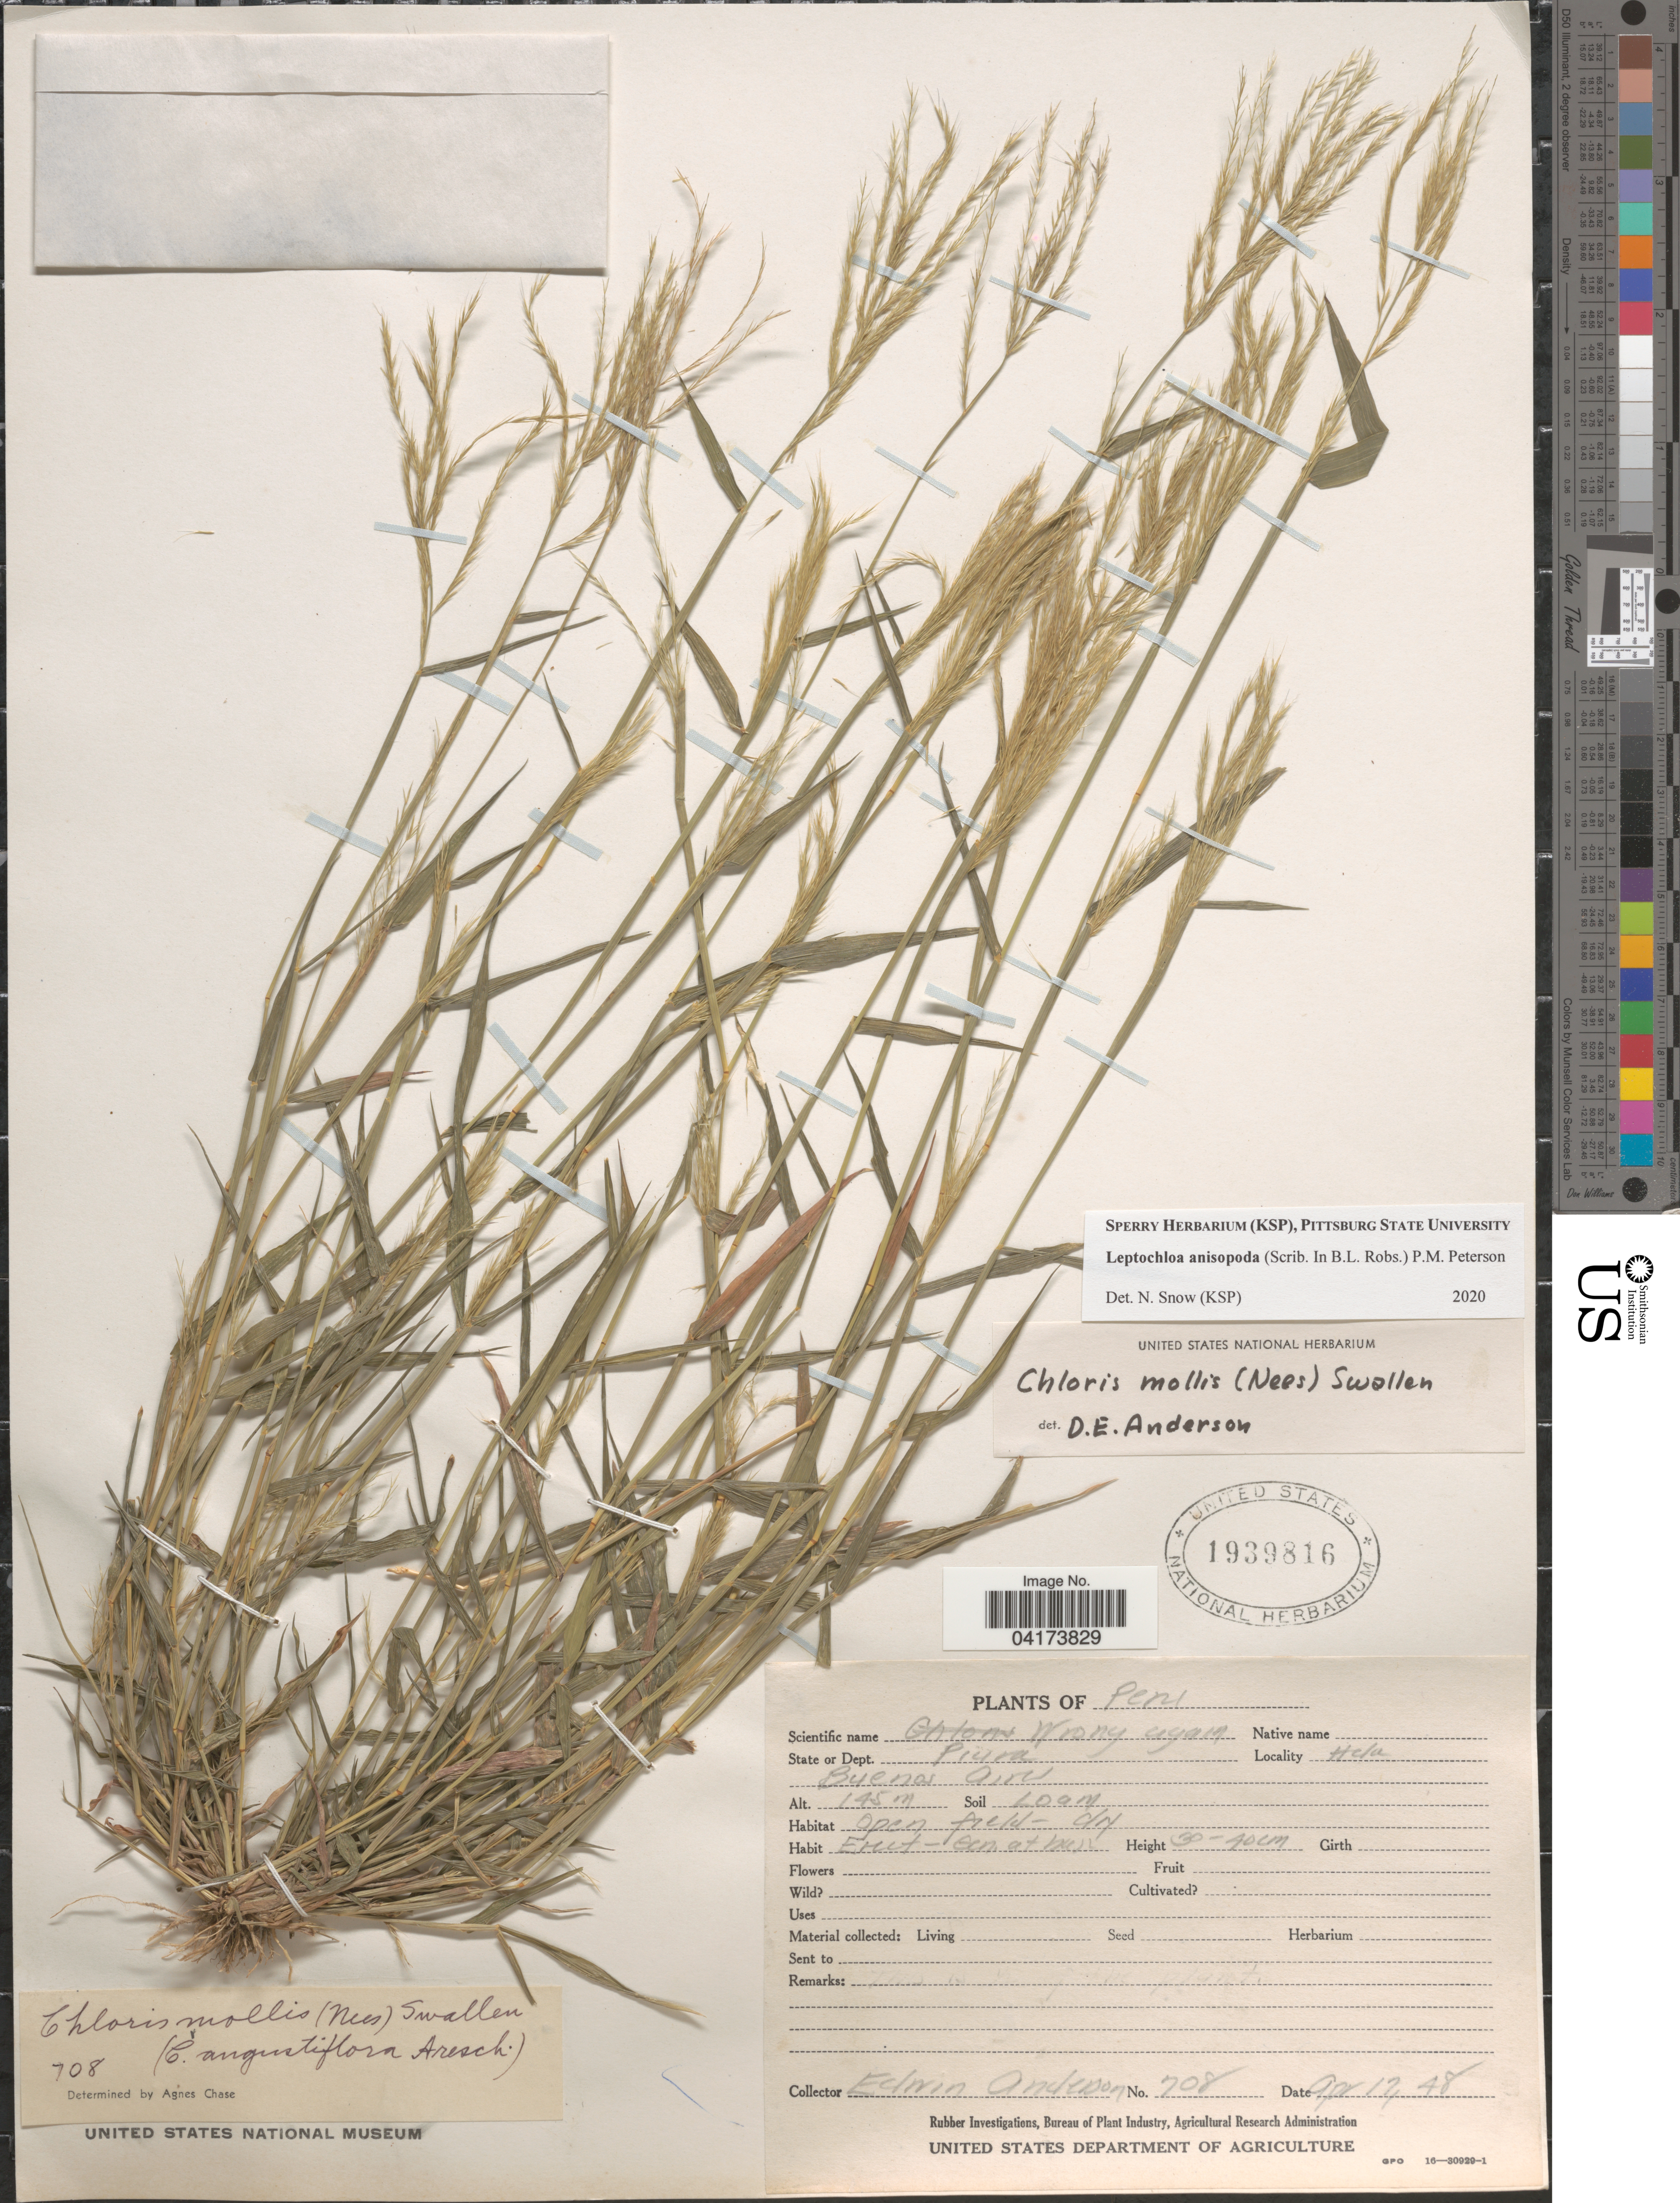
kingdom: Plantae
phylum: Tracheophyta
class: Liliopsida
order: Poales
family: Poaceae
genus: Leptochloa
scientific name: Leptochloa anisopoda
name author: (B.L. Rob. ex Scribn.) P.M. Peterson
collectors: E. Anderson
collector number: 708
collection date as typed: Transcribed d/m/y: 17/4/48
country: Peru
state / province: Piura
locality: State or Dept. Piura. Hela. Buenos Aires.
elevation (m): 145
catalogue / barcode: US 1939816